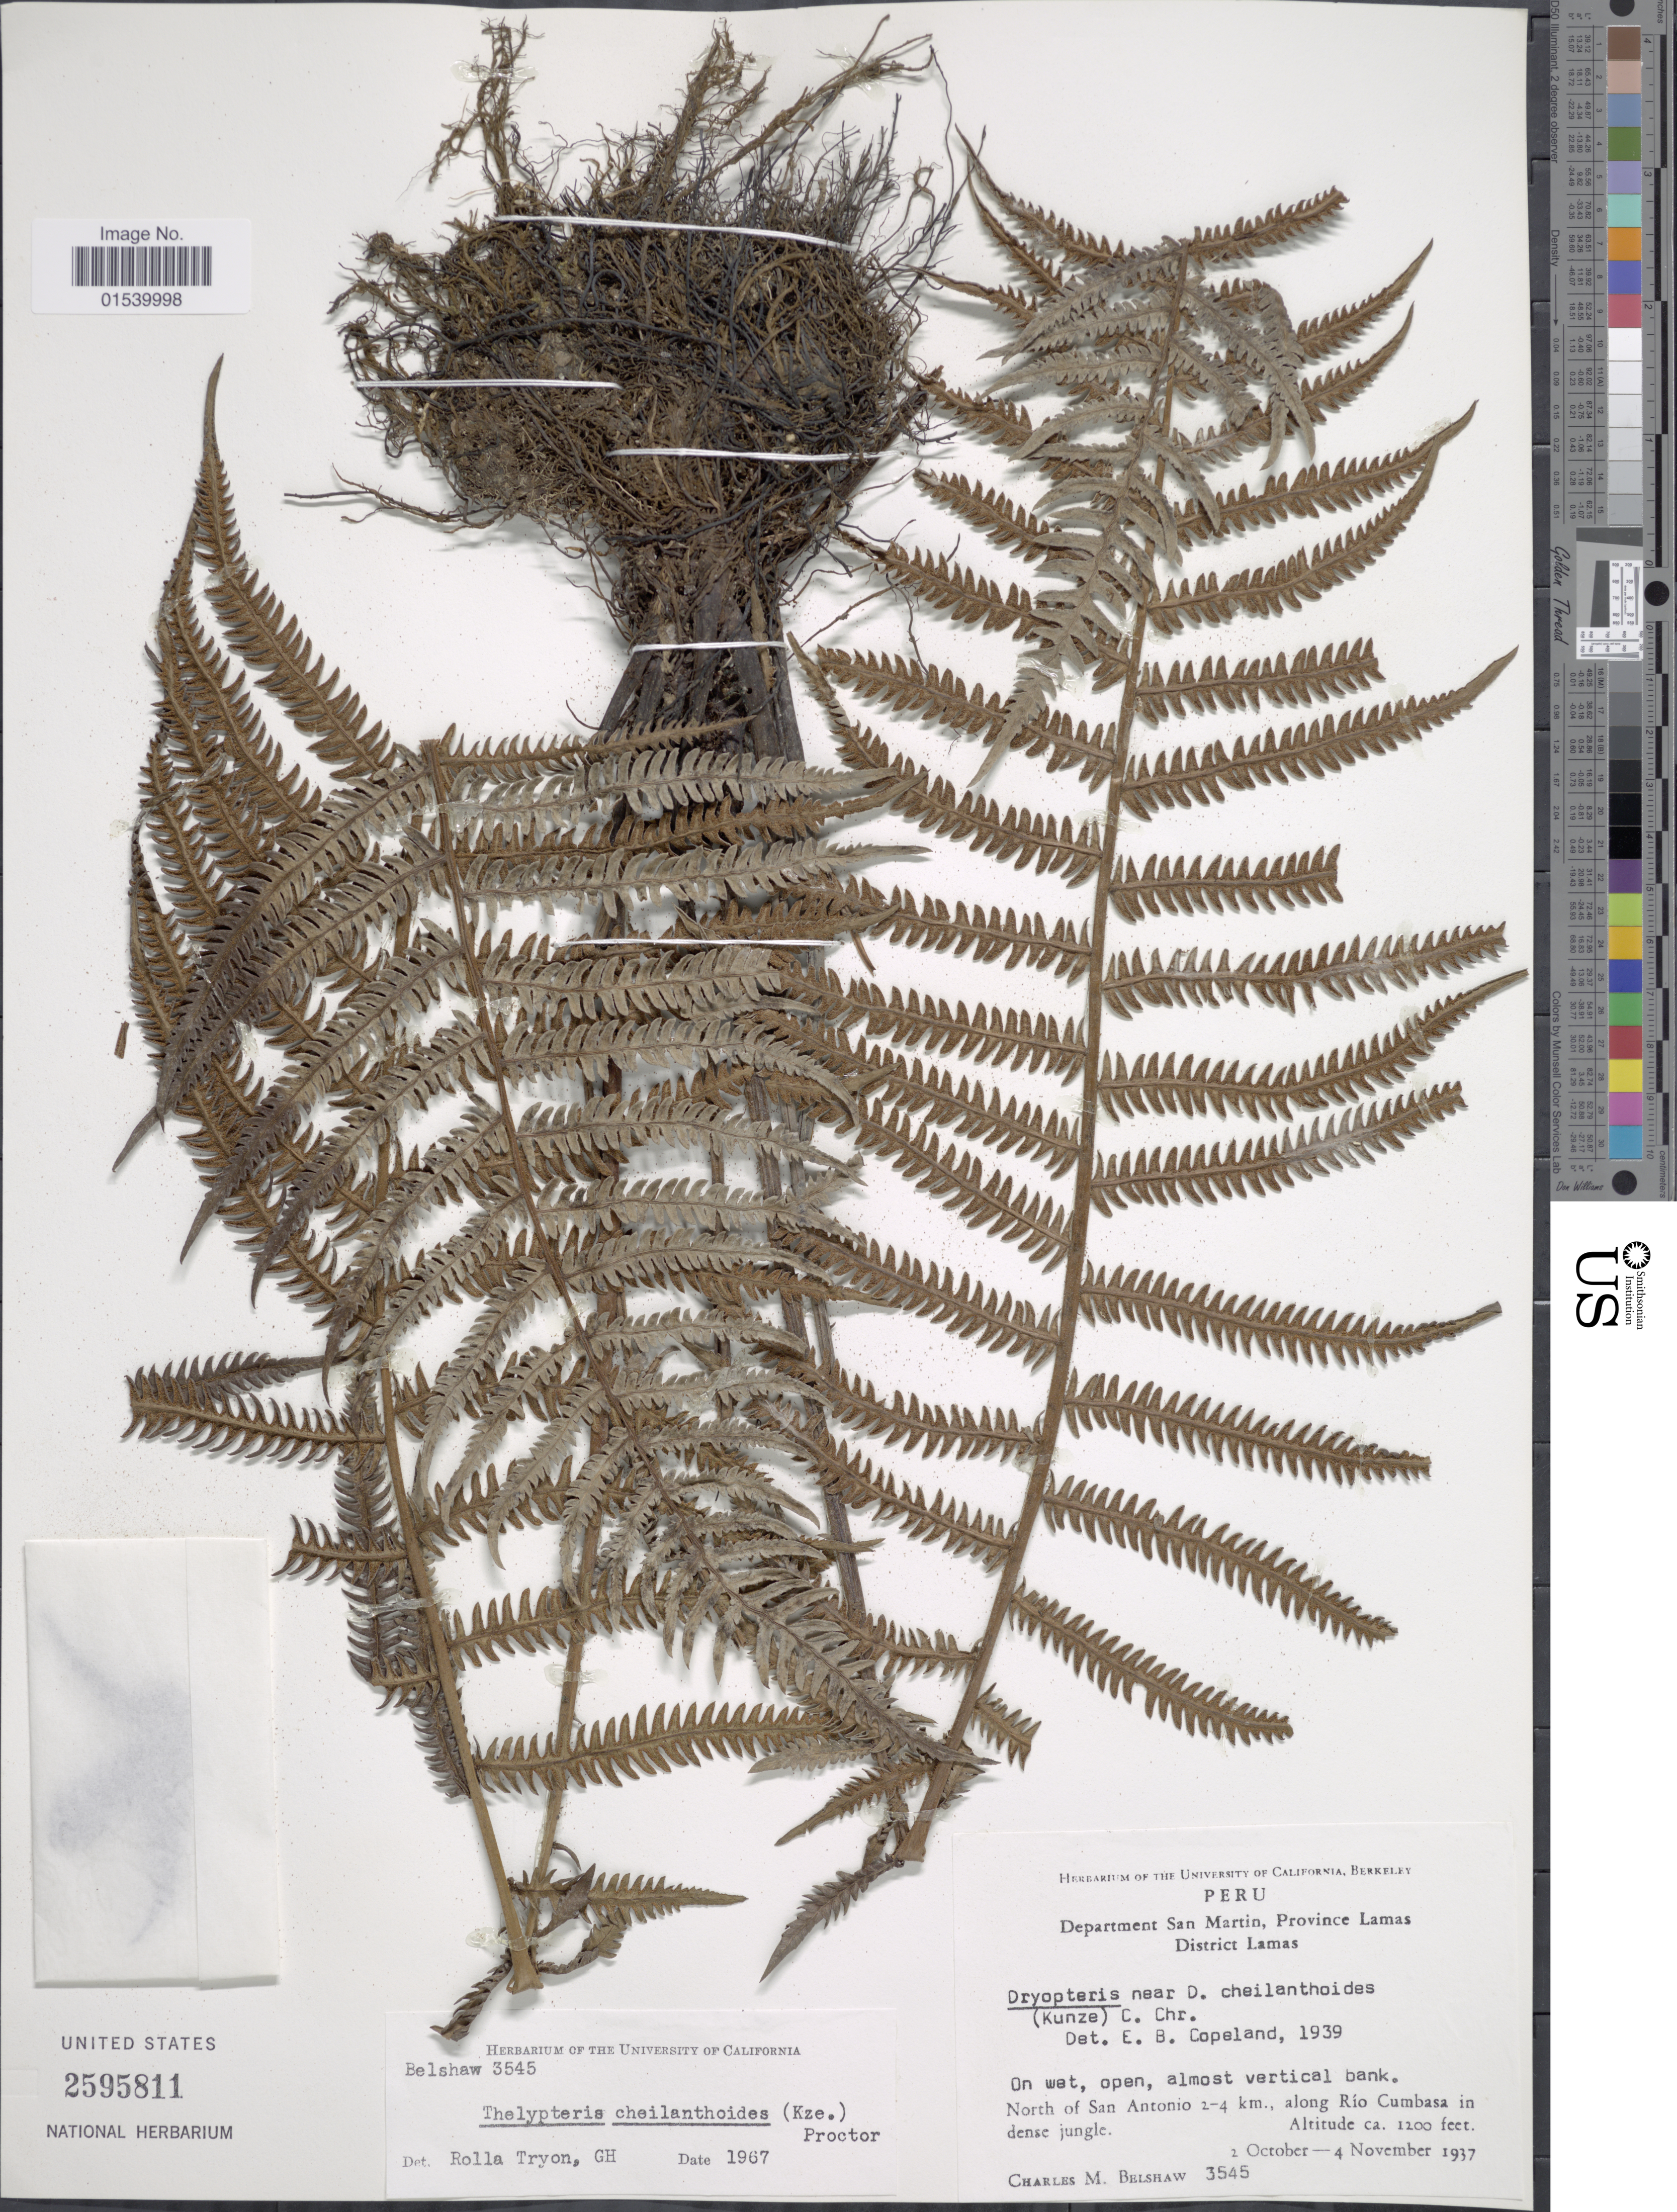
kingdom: Plantae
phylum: Tracheophyta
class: Polypodiopsida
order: Polypodiales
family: Thelypteridaceae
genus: Amauropelta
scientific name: Amauropelta cheilanthoides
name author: (Kunze) Á. Löve & D. Löve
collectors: C. Shaw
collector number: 3545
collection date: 1937-10-02/1937-11-04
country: Peru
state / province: San Martín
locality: Department San Martin, Province Lamas District Lamas, North of San Antonio 2-4 km., along Río Cumbasa in dense jungle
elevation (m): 366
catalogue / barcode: US 2595811